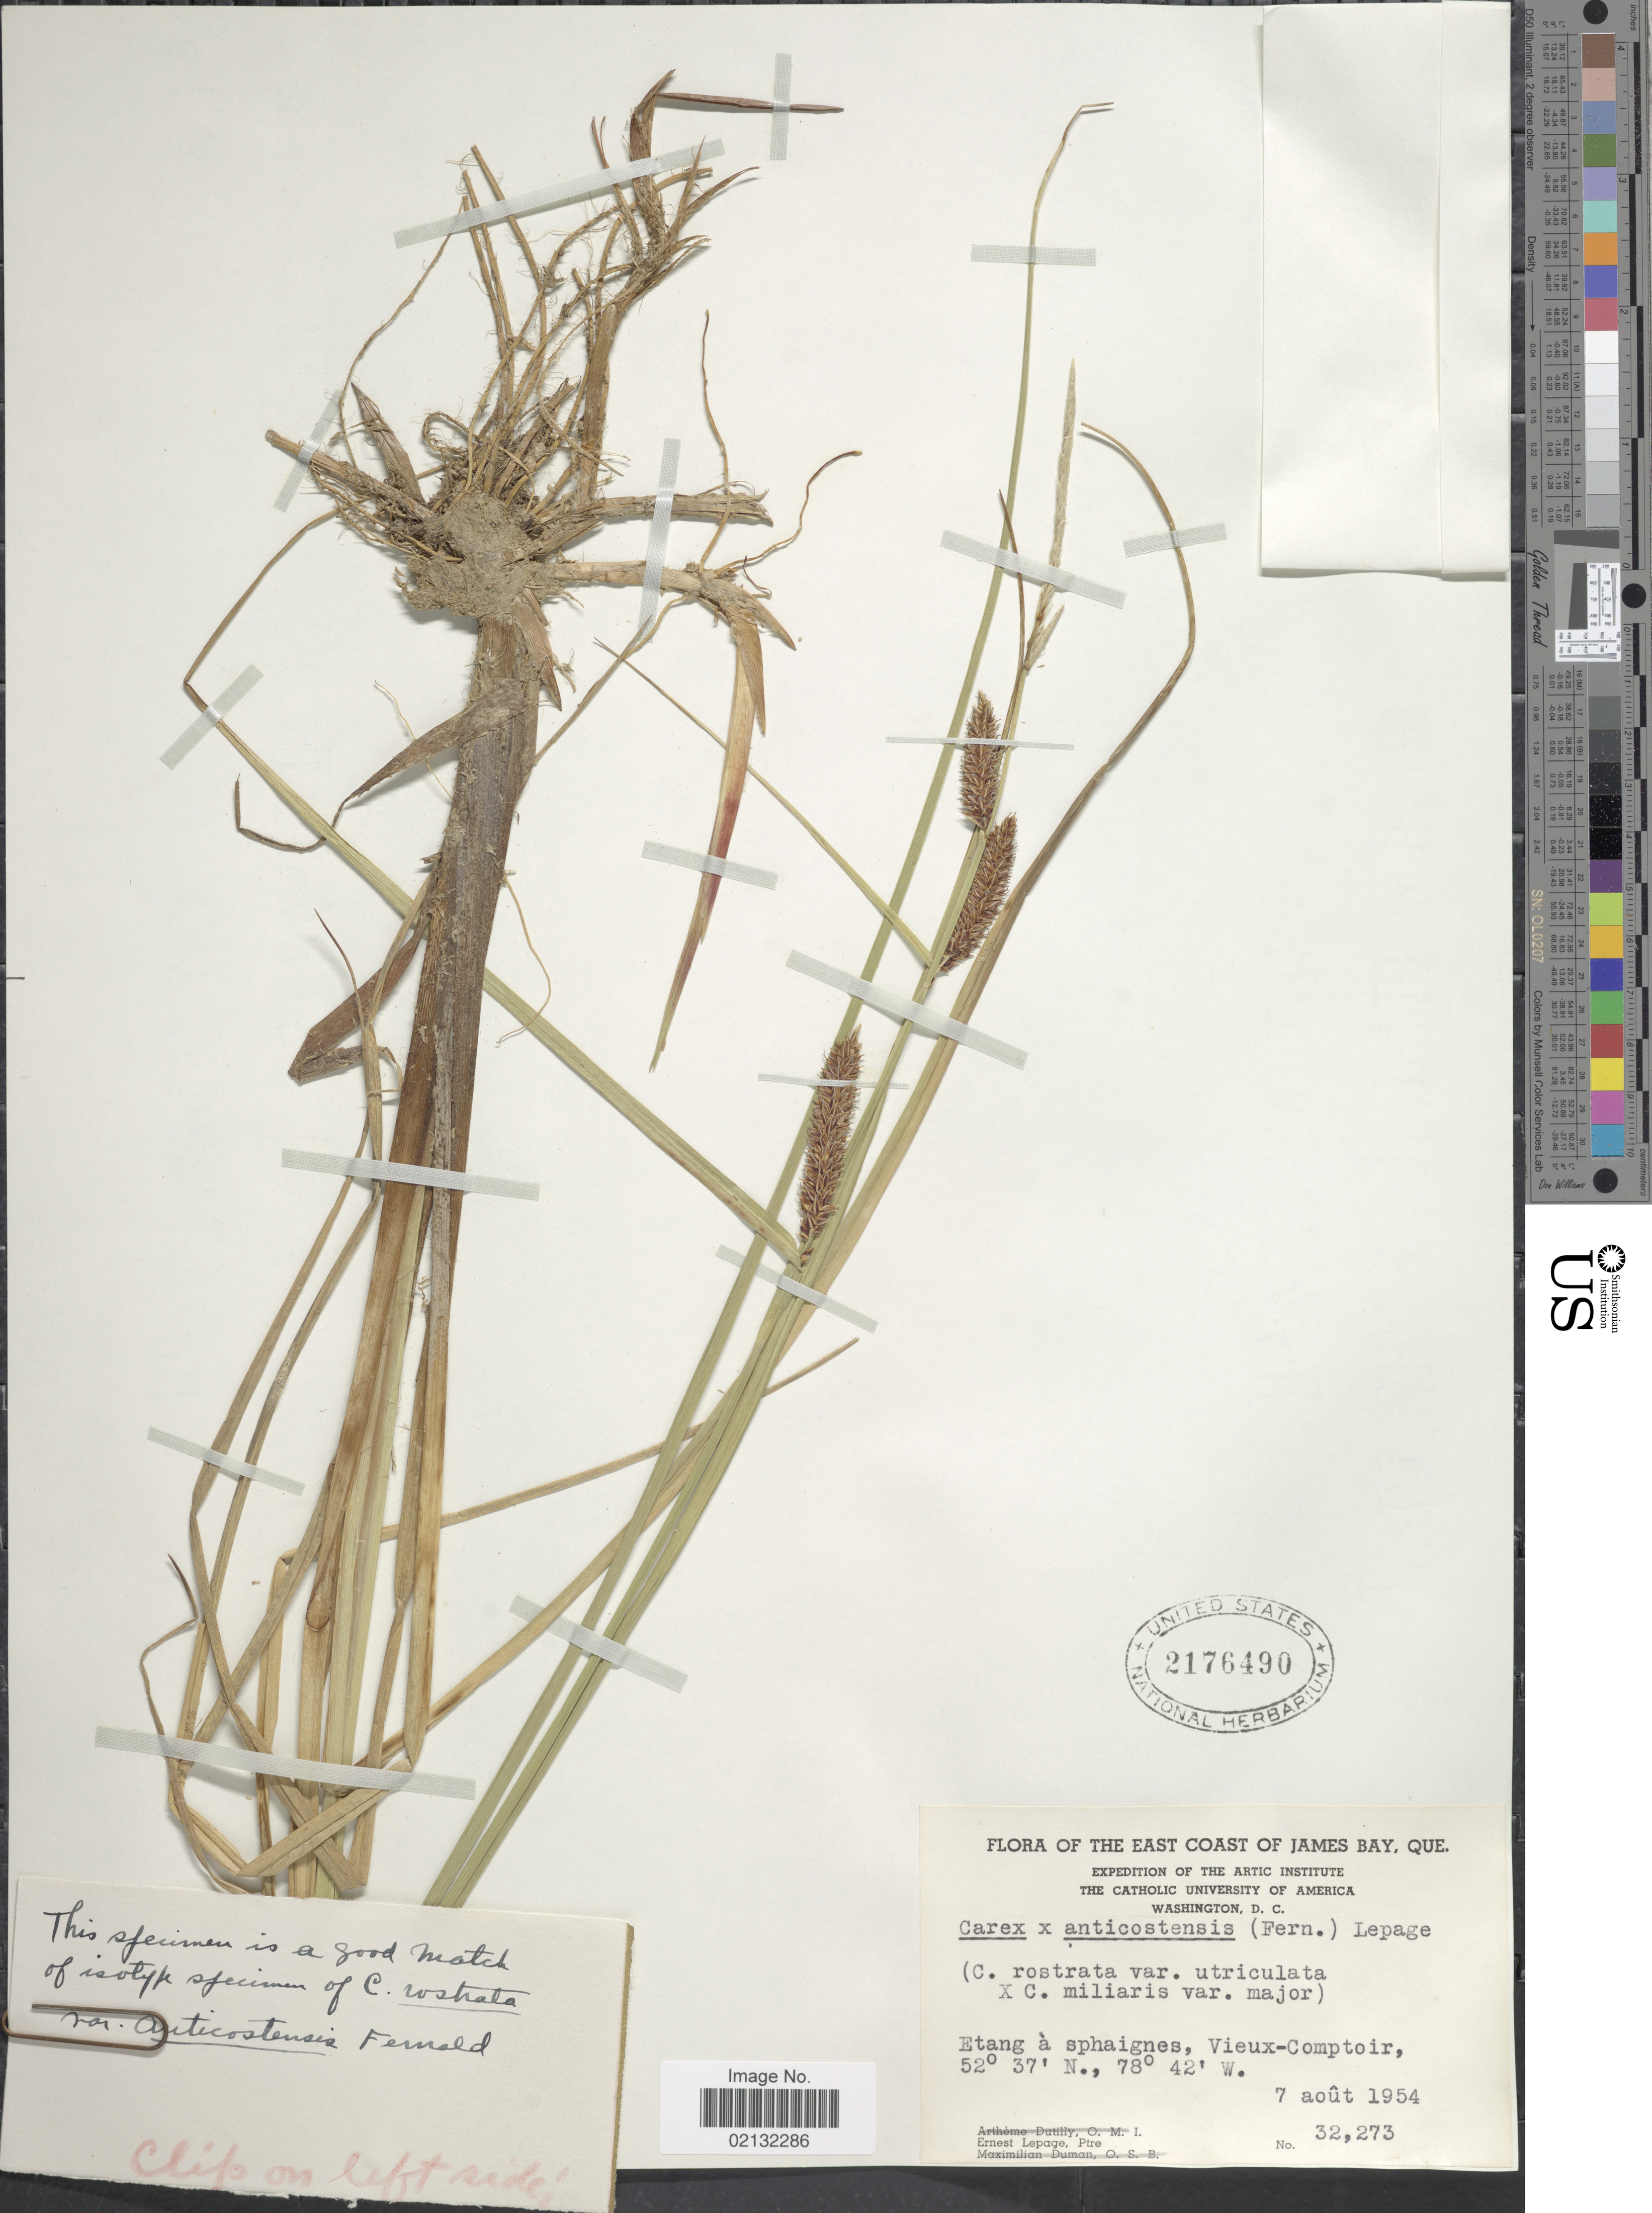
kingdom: Plantae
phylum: Tracheophyta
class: Liliopsida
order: Poales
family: Cyperaceae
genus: Carex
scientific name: Carex rostrata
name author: Stokes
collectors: E. Lepage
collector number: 32273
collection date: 1954-08-07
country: Canada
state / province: Quebec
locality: East Coast of James Bay, Etang á sphaignes, Vieux-Comptoir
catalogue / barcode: US 2176490